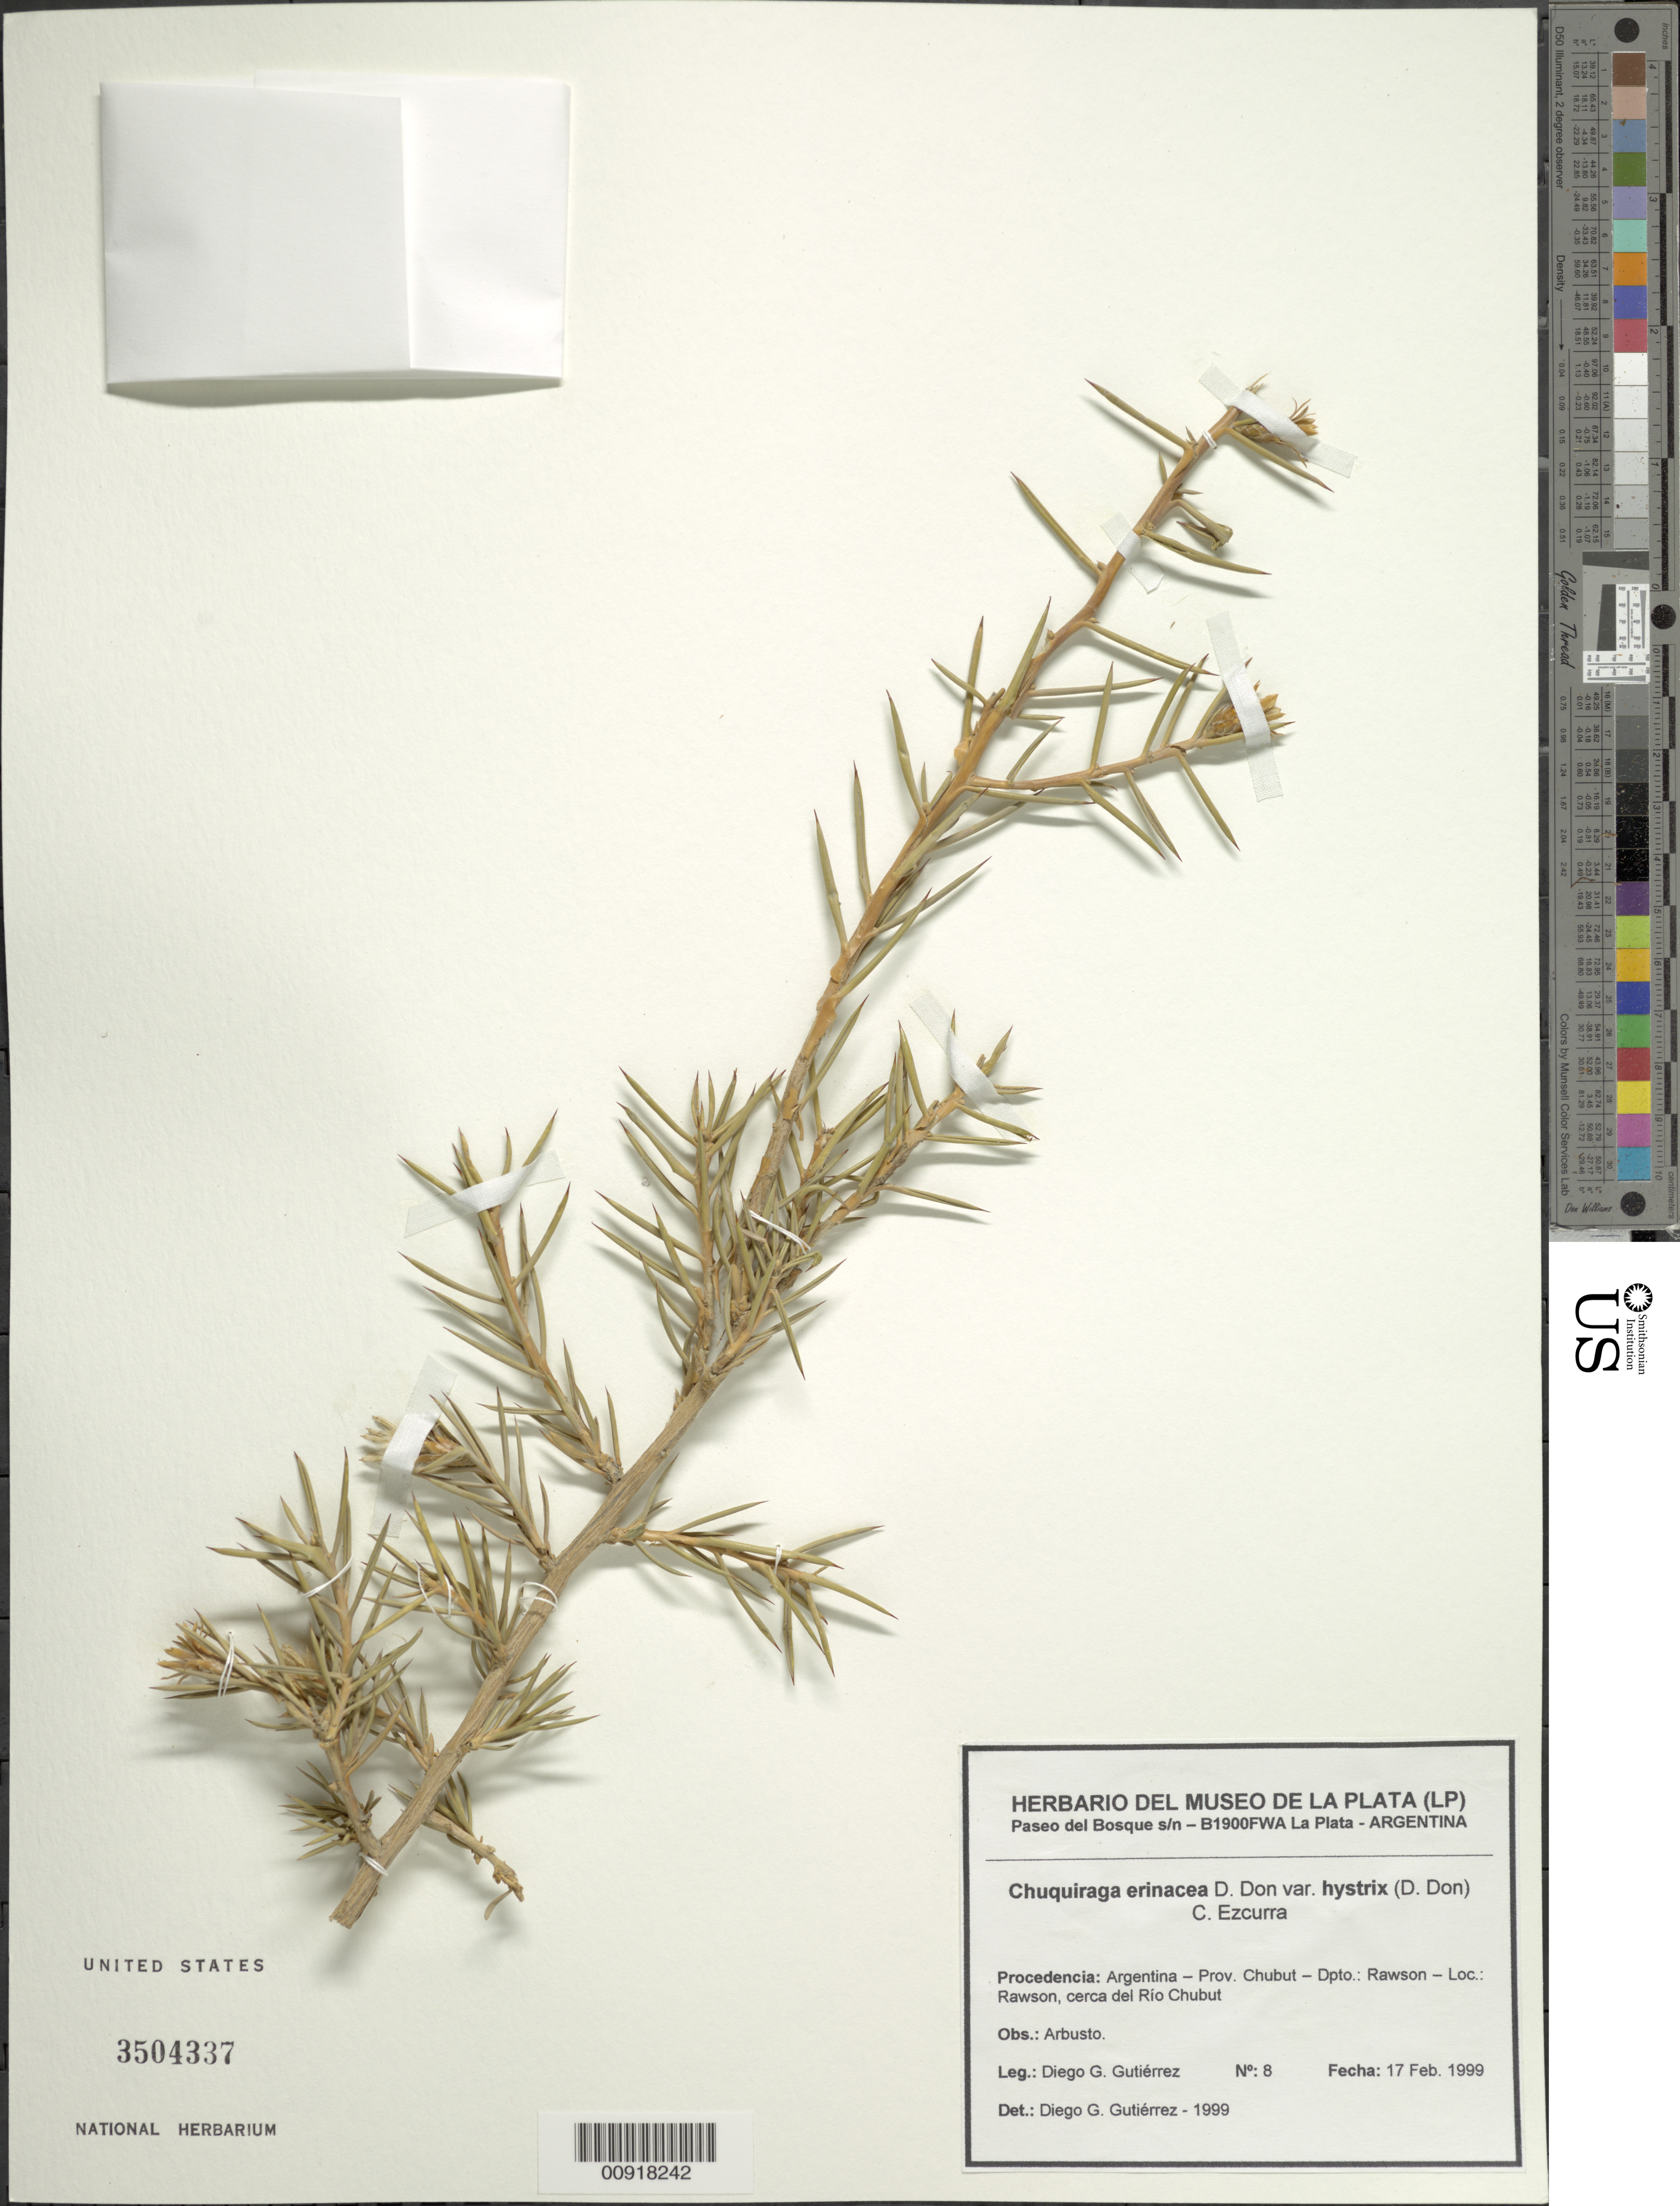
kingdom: Plantae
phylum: Tracheophyta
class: Magnoliopsida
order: Asterales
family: Asteraceae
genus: Chuquiraga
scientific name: Chuquiraga erinacea subsp. hystrix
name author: (D. Don) C. Ezcurra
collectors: D. G. Gutiérrez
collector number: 8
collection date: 1999-02-17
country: Argentina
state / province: Chubut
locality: Dpto. Rawson, Rawson, cerca del Río Chubut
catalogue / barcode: US 3504337